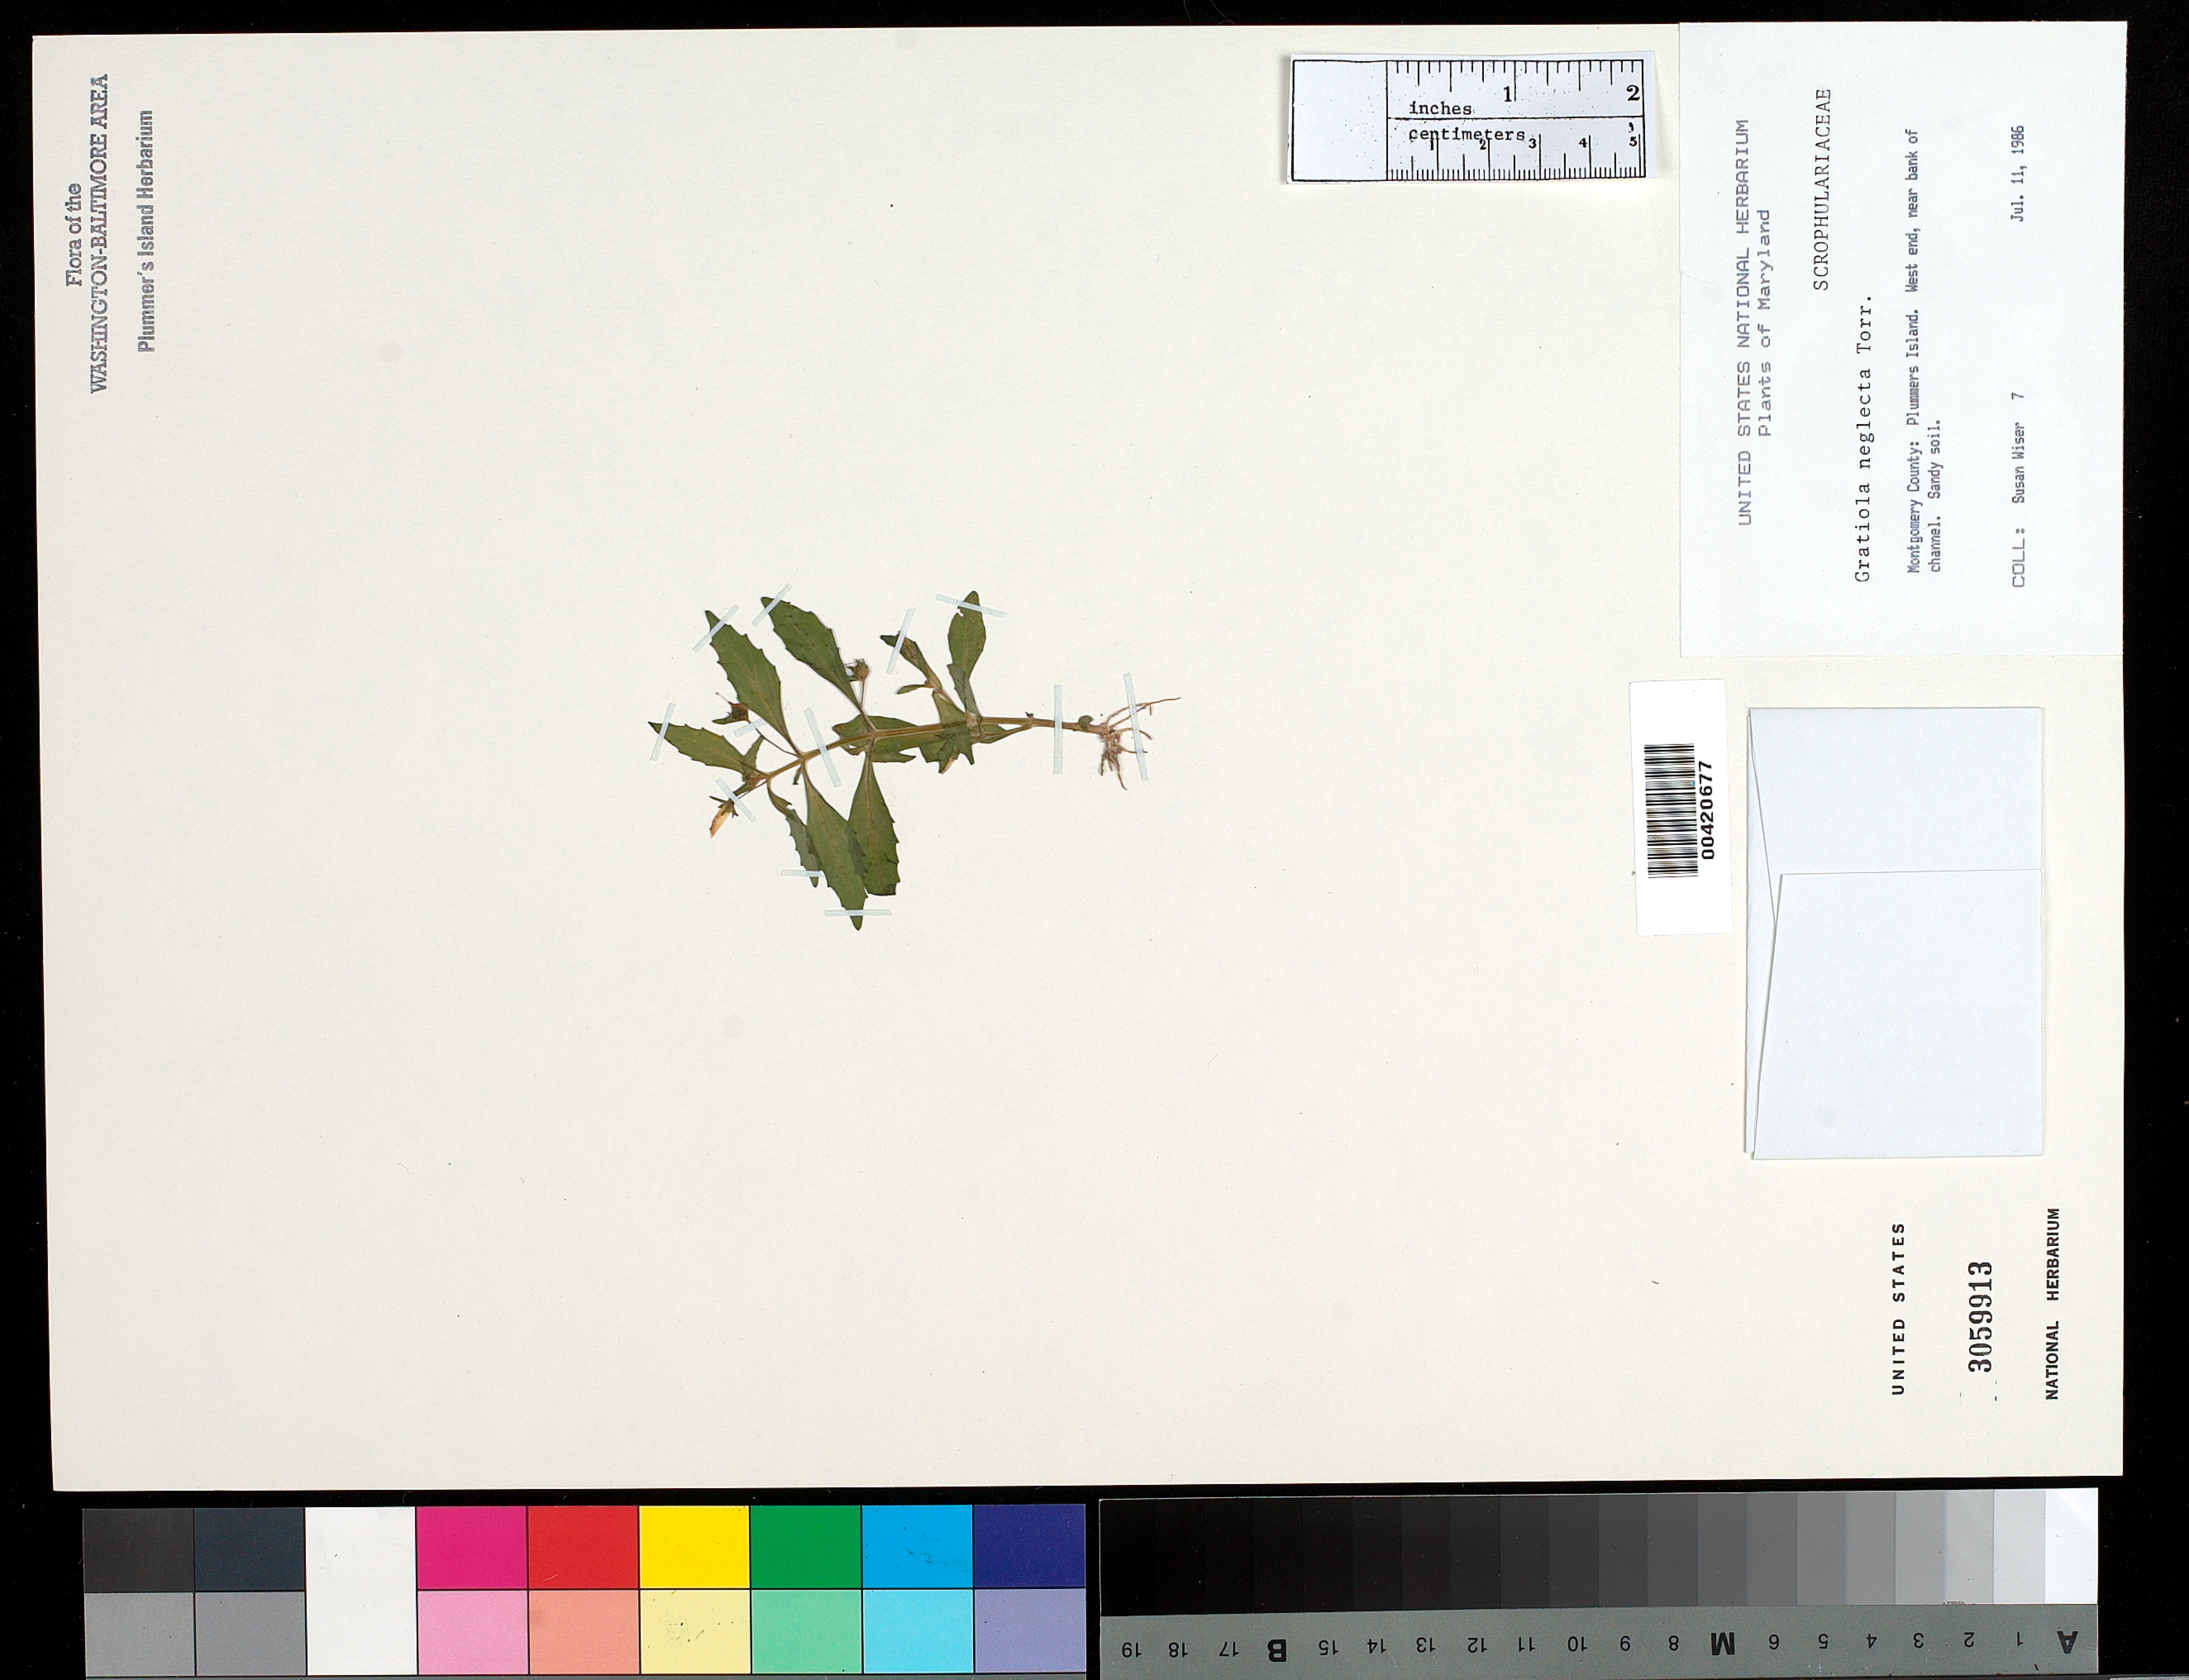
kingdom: Plantae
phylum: Tracheophyta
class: Magnoliopsida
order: Lamiales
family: Plantaginaceae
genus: Gratiola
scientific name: Gratiola neglecta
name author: Torr.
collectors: S. Wiser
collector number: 7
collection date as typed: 11 Jul 1986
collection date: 1986-07-11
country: United States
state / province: Maryland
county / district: Montgomery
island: Plummers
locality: Plummer's Island; west end, near bank of Channel. C. & O. Canal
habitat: Sandy soil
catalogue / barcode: US 3059913